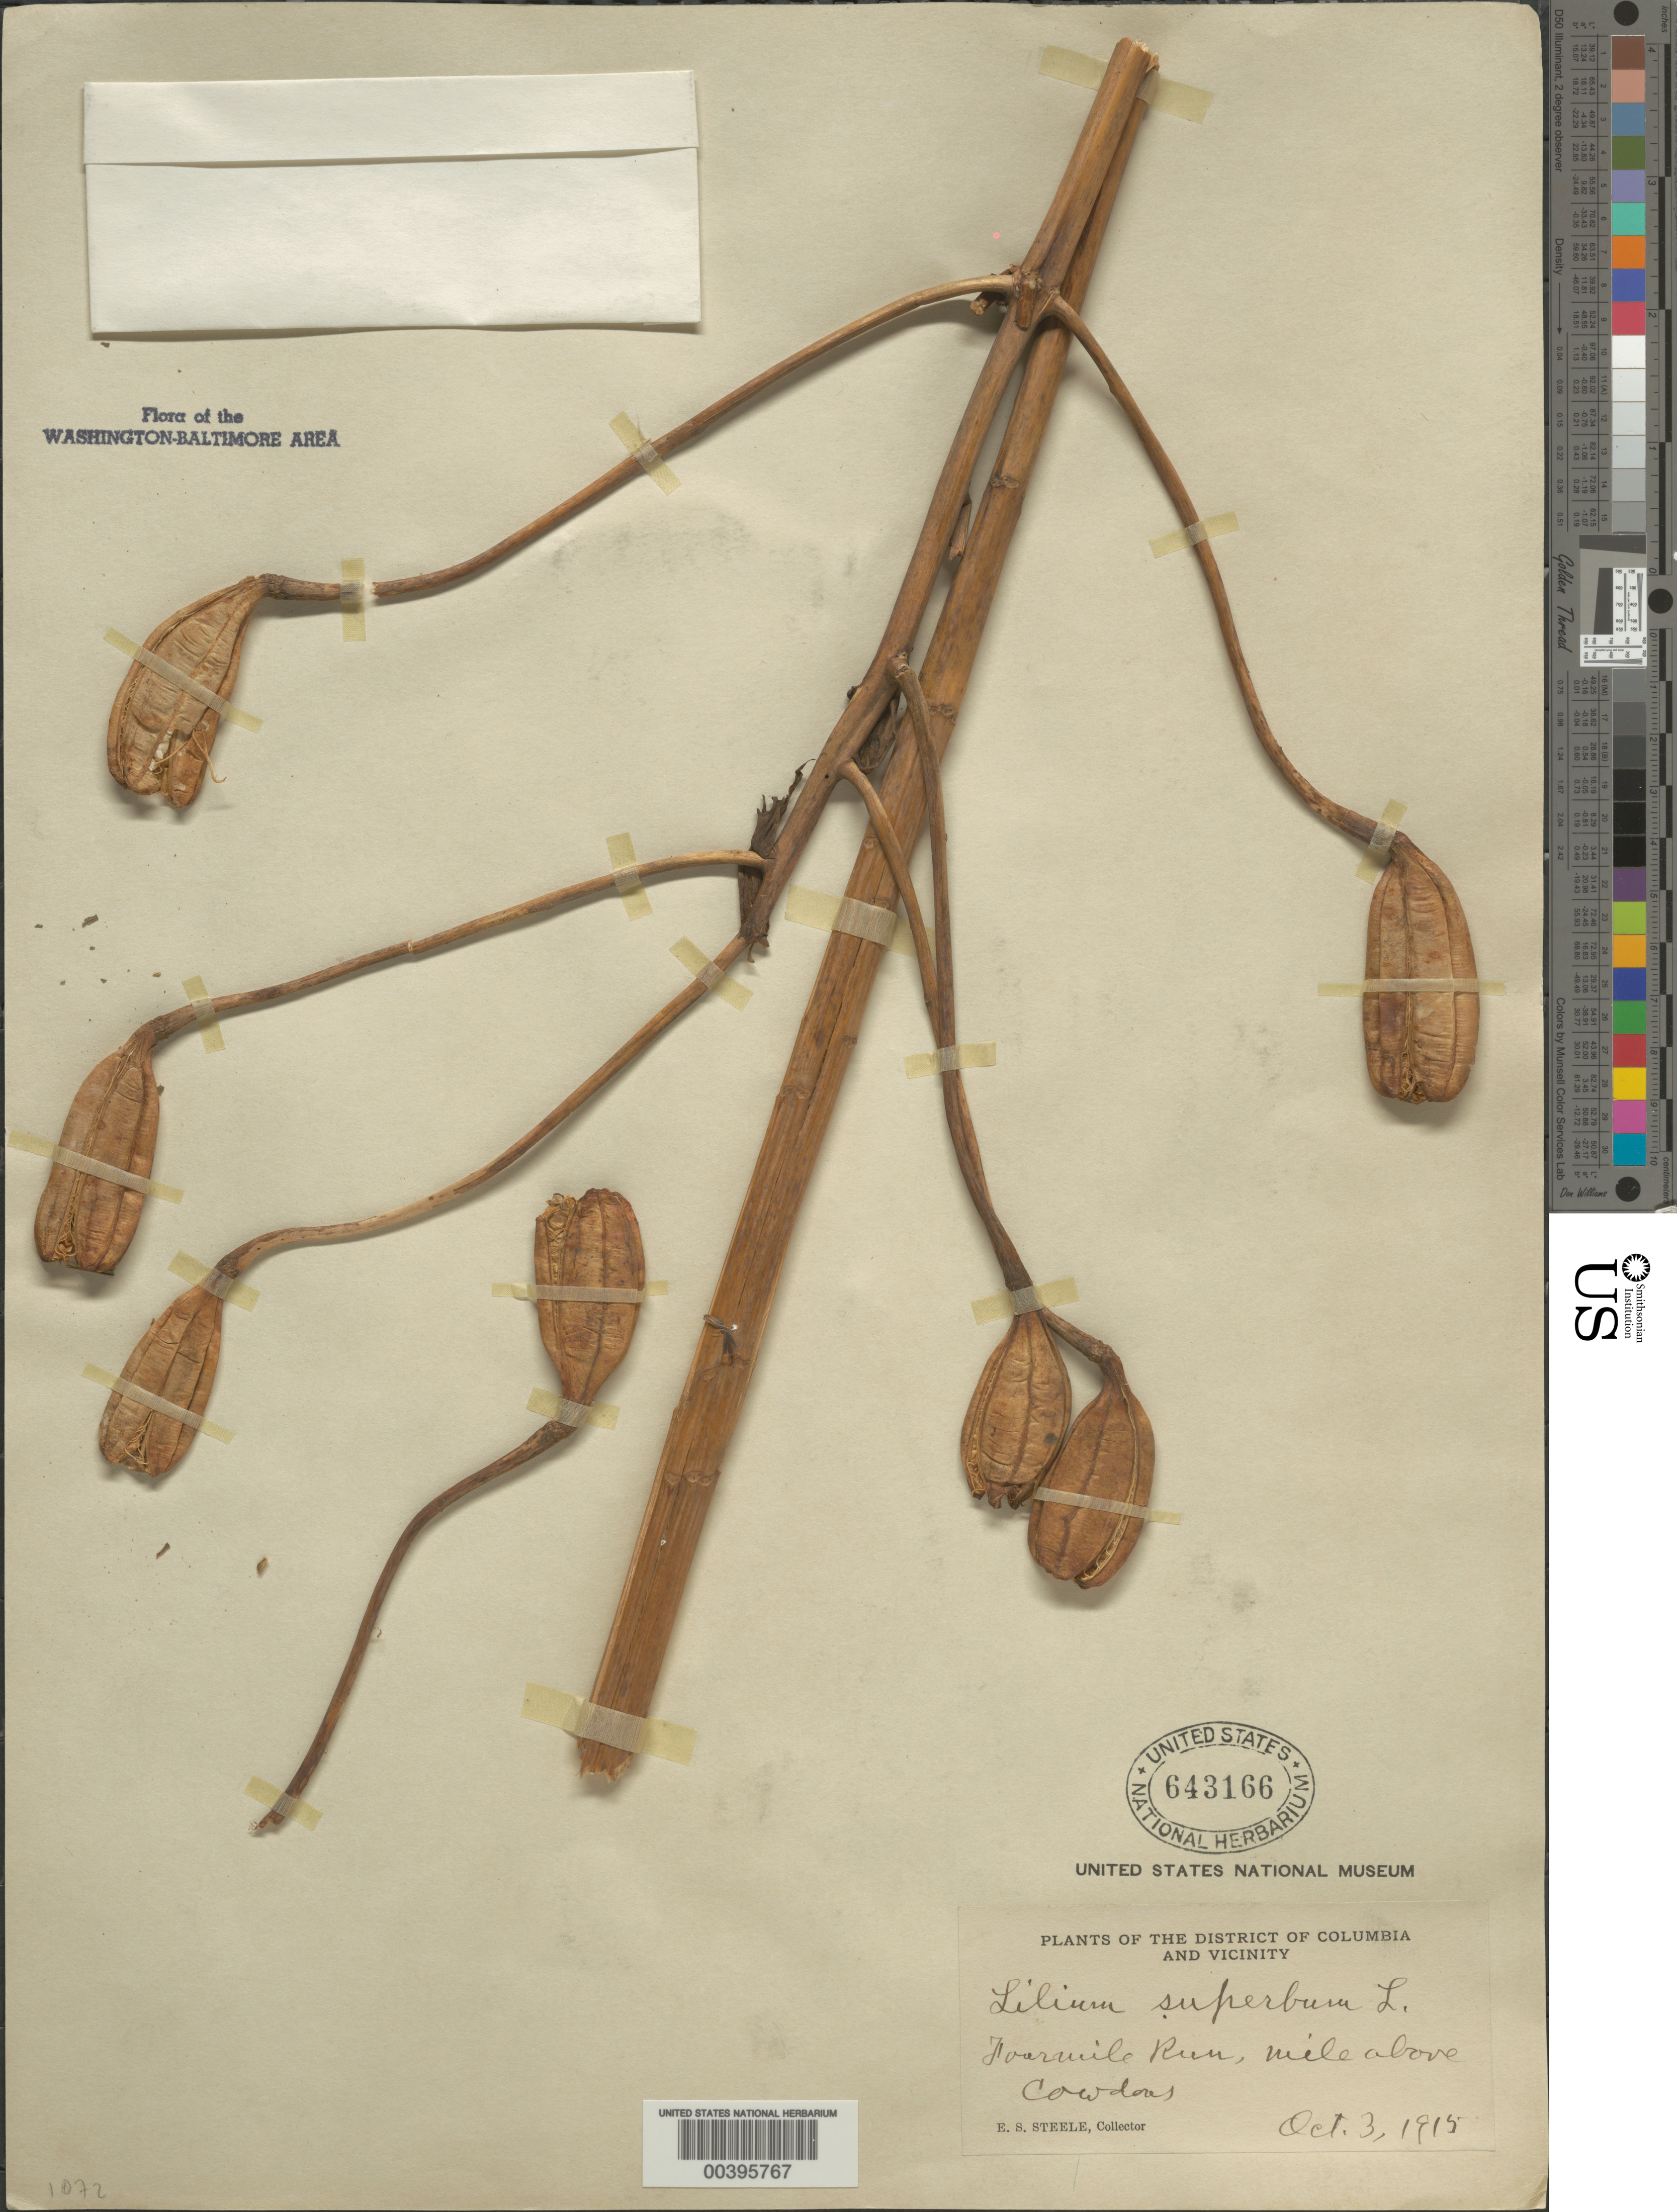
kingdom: Plantae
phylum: Tracheophyta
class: Liliopsida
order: Liliales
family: Liliaceae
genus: Lilium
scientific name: Lilium superbum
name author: L.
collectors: E. Steele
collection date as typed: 03 Oct 1915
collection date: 1915-10-03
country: United States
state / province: Virginia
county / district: Arlington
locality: Four Mile Run, above Cowdons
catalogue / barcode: US 643166